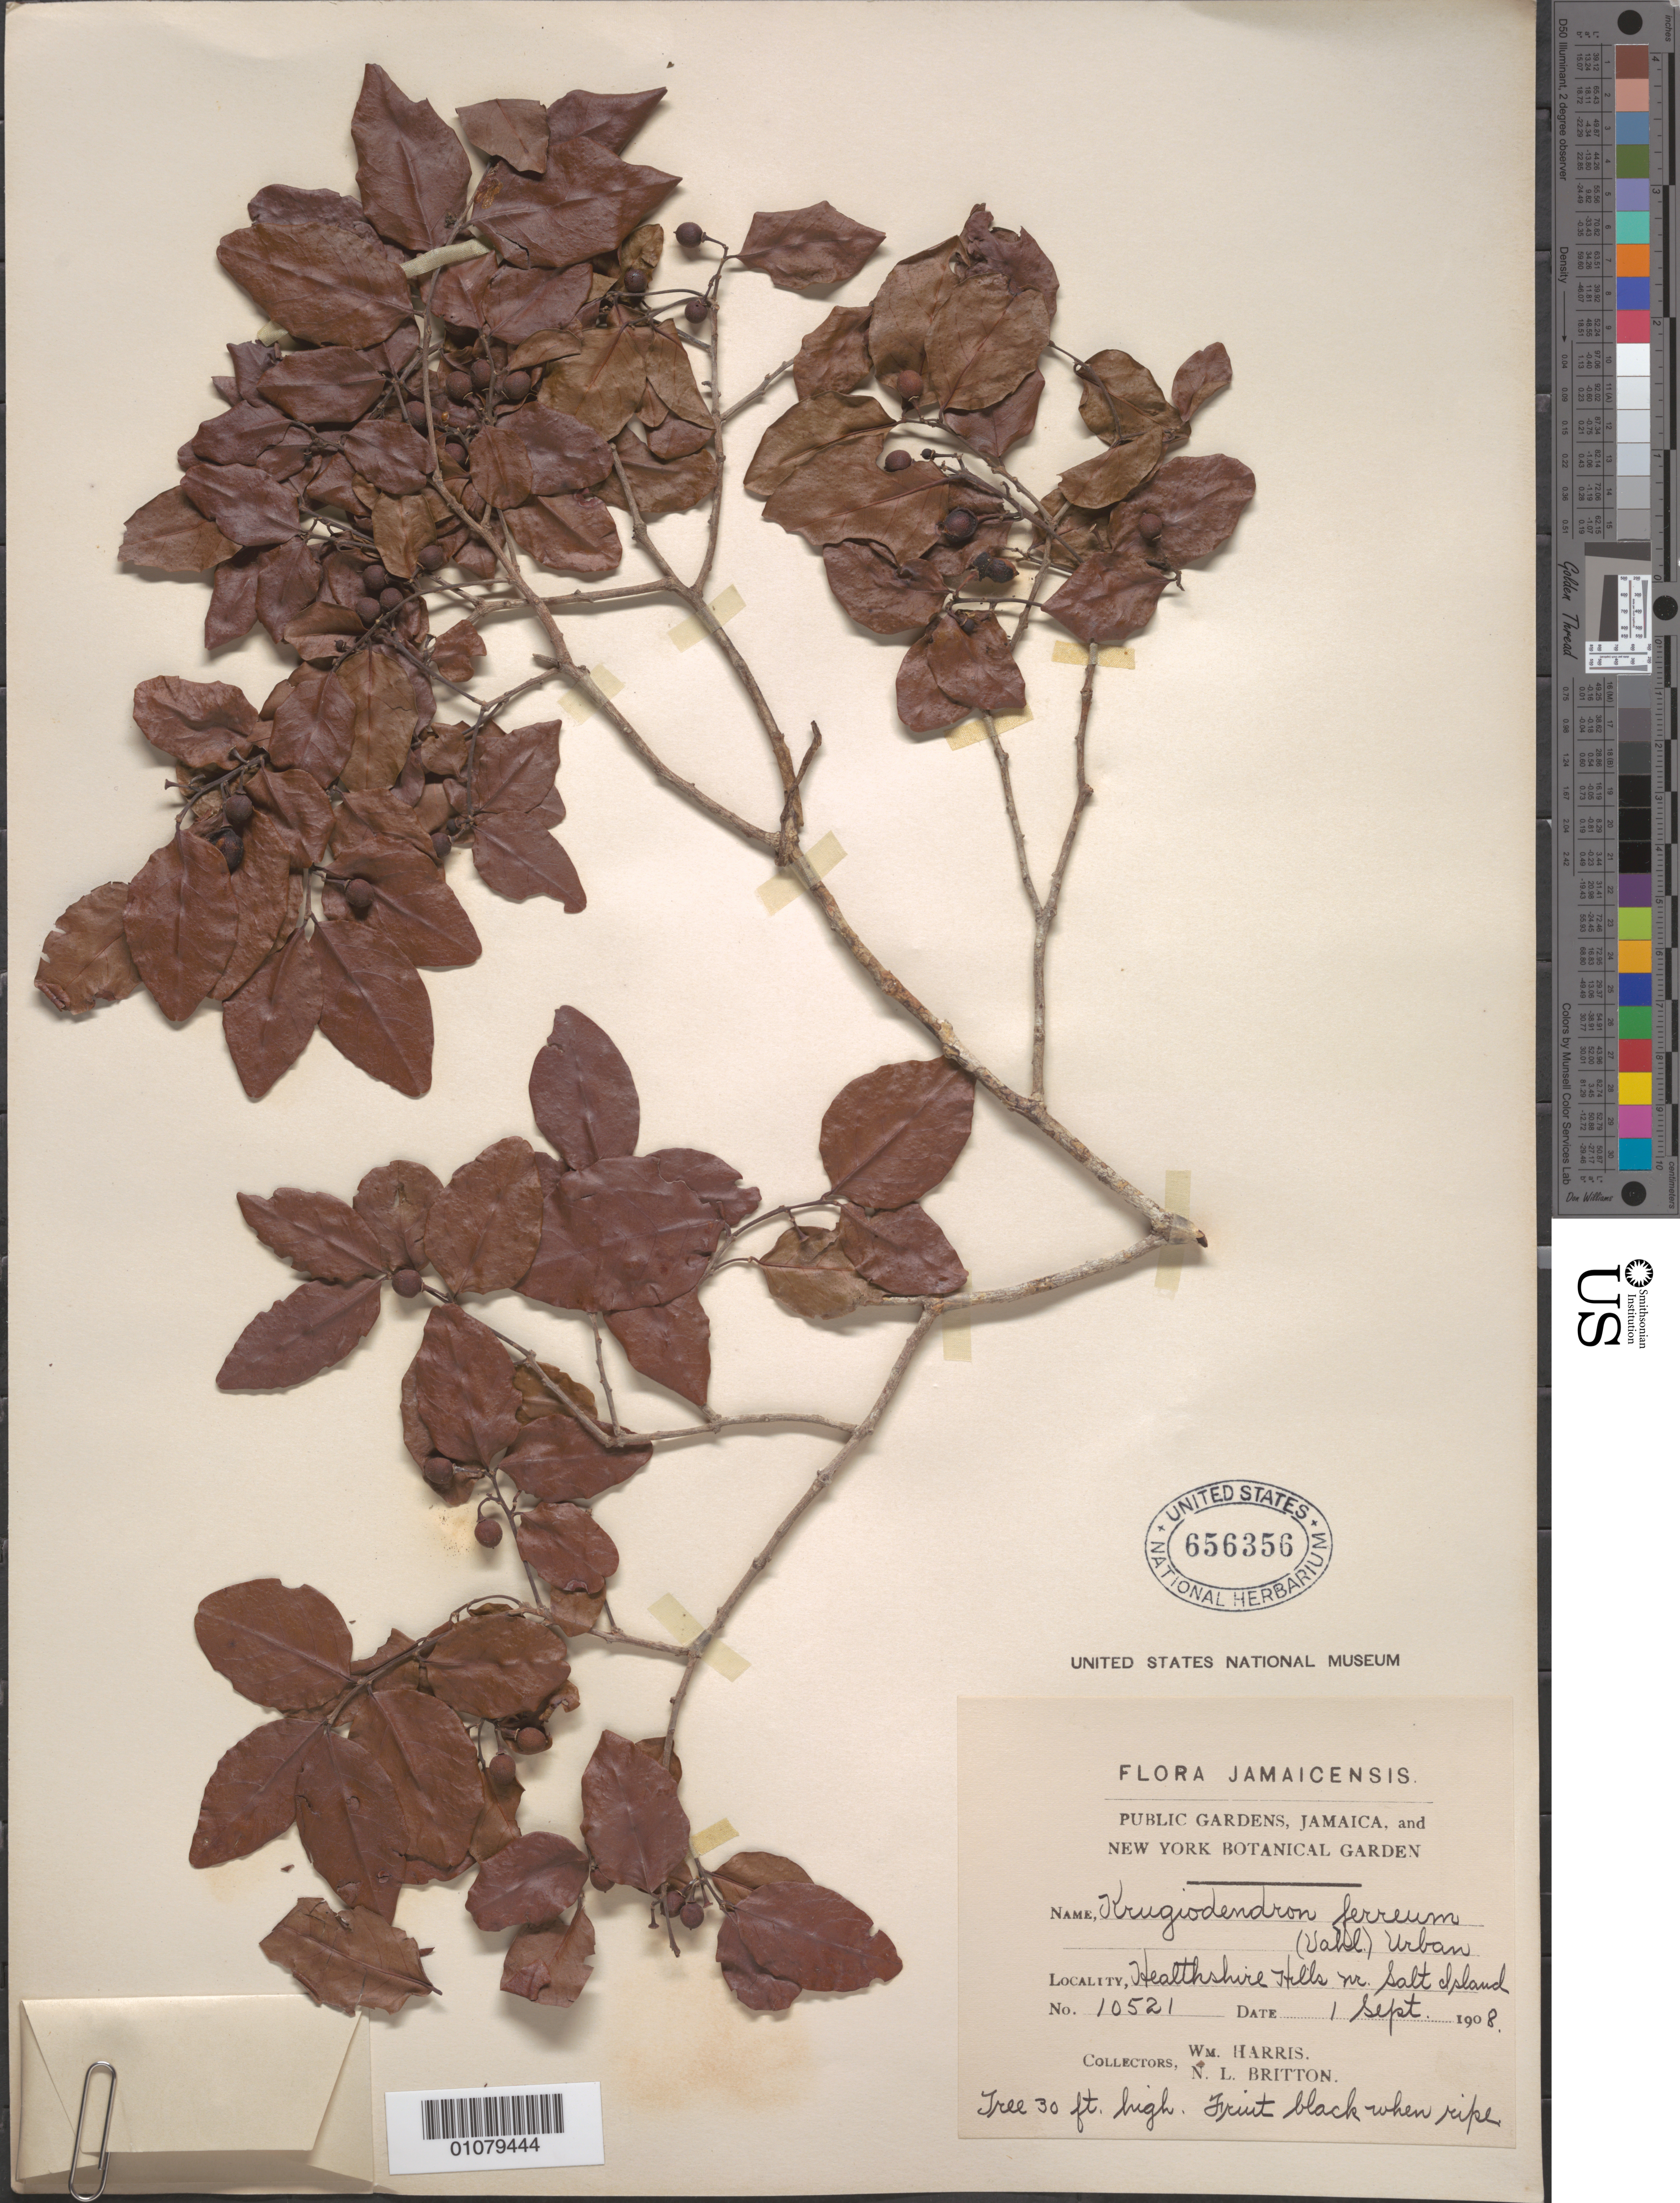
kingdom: Plantae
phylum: Tracheophyta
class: Magnoliopsida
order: Rosales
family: Rhamnaceae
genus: Krugiodendron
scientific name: Krugiodendron ferreum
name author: (Vahl) Urb.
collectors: W. Harris & N. Britton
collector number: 10521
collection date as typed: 01 Sep 1908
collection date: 1908-09-01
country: Jamaica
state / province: Saint Catherine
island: Jamaica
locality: Healthshire Hills inc Salt Island.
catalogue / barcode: US 656356